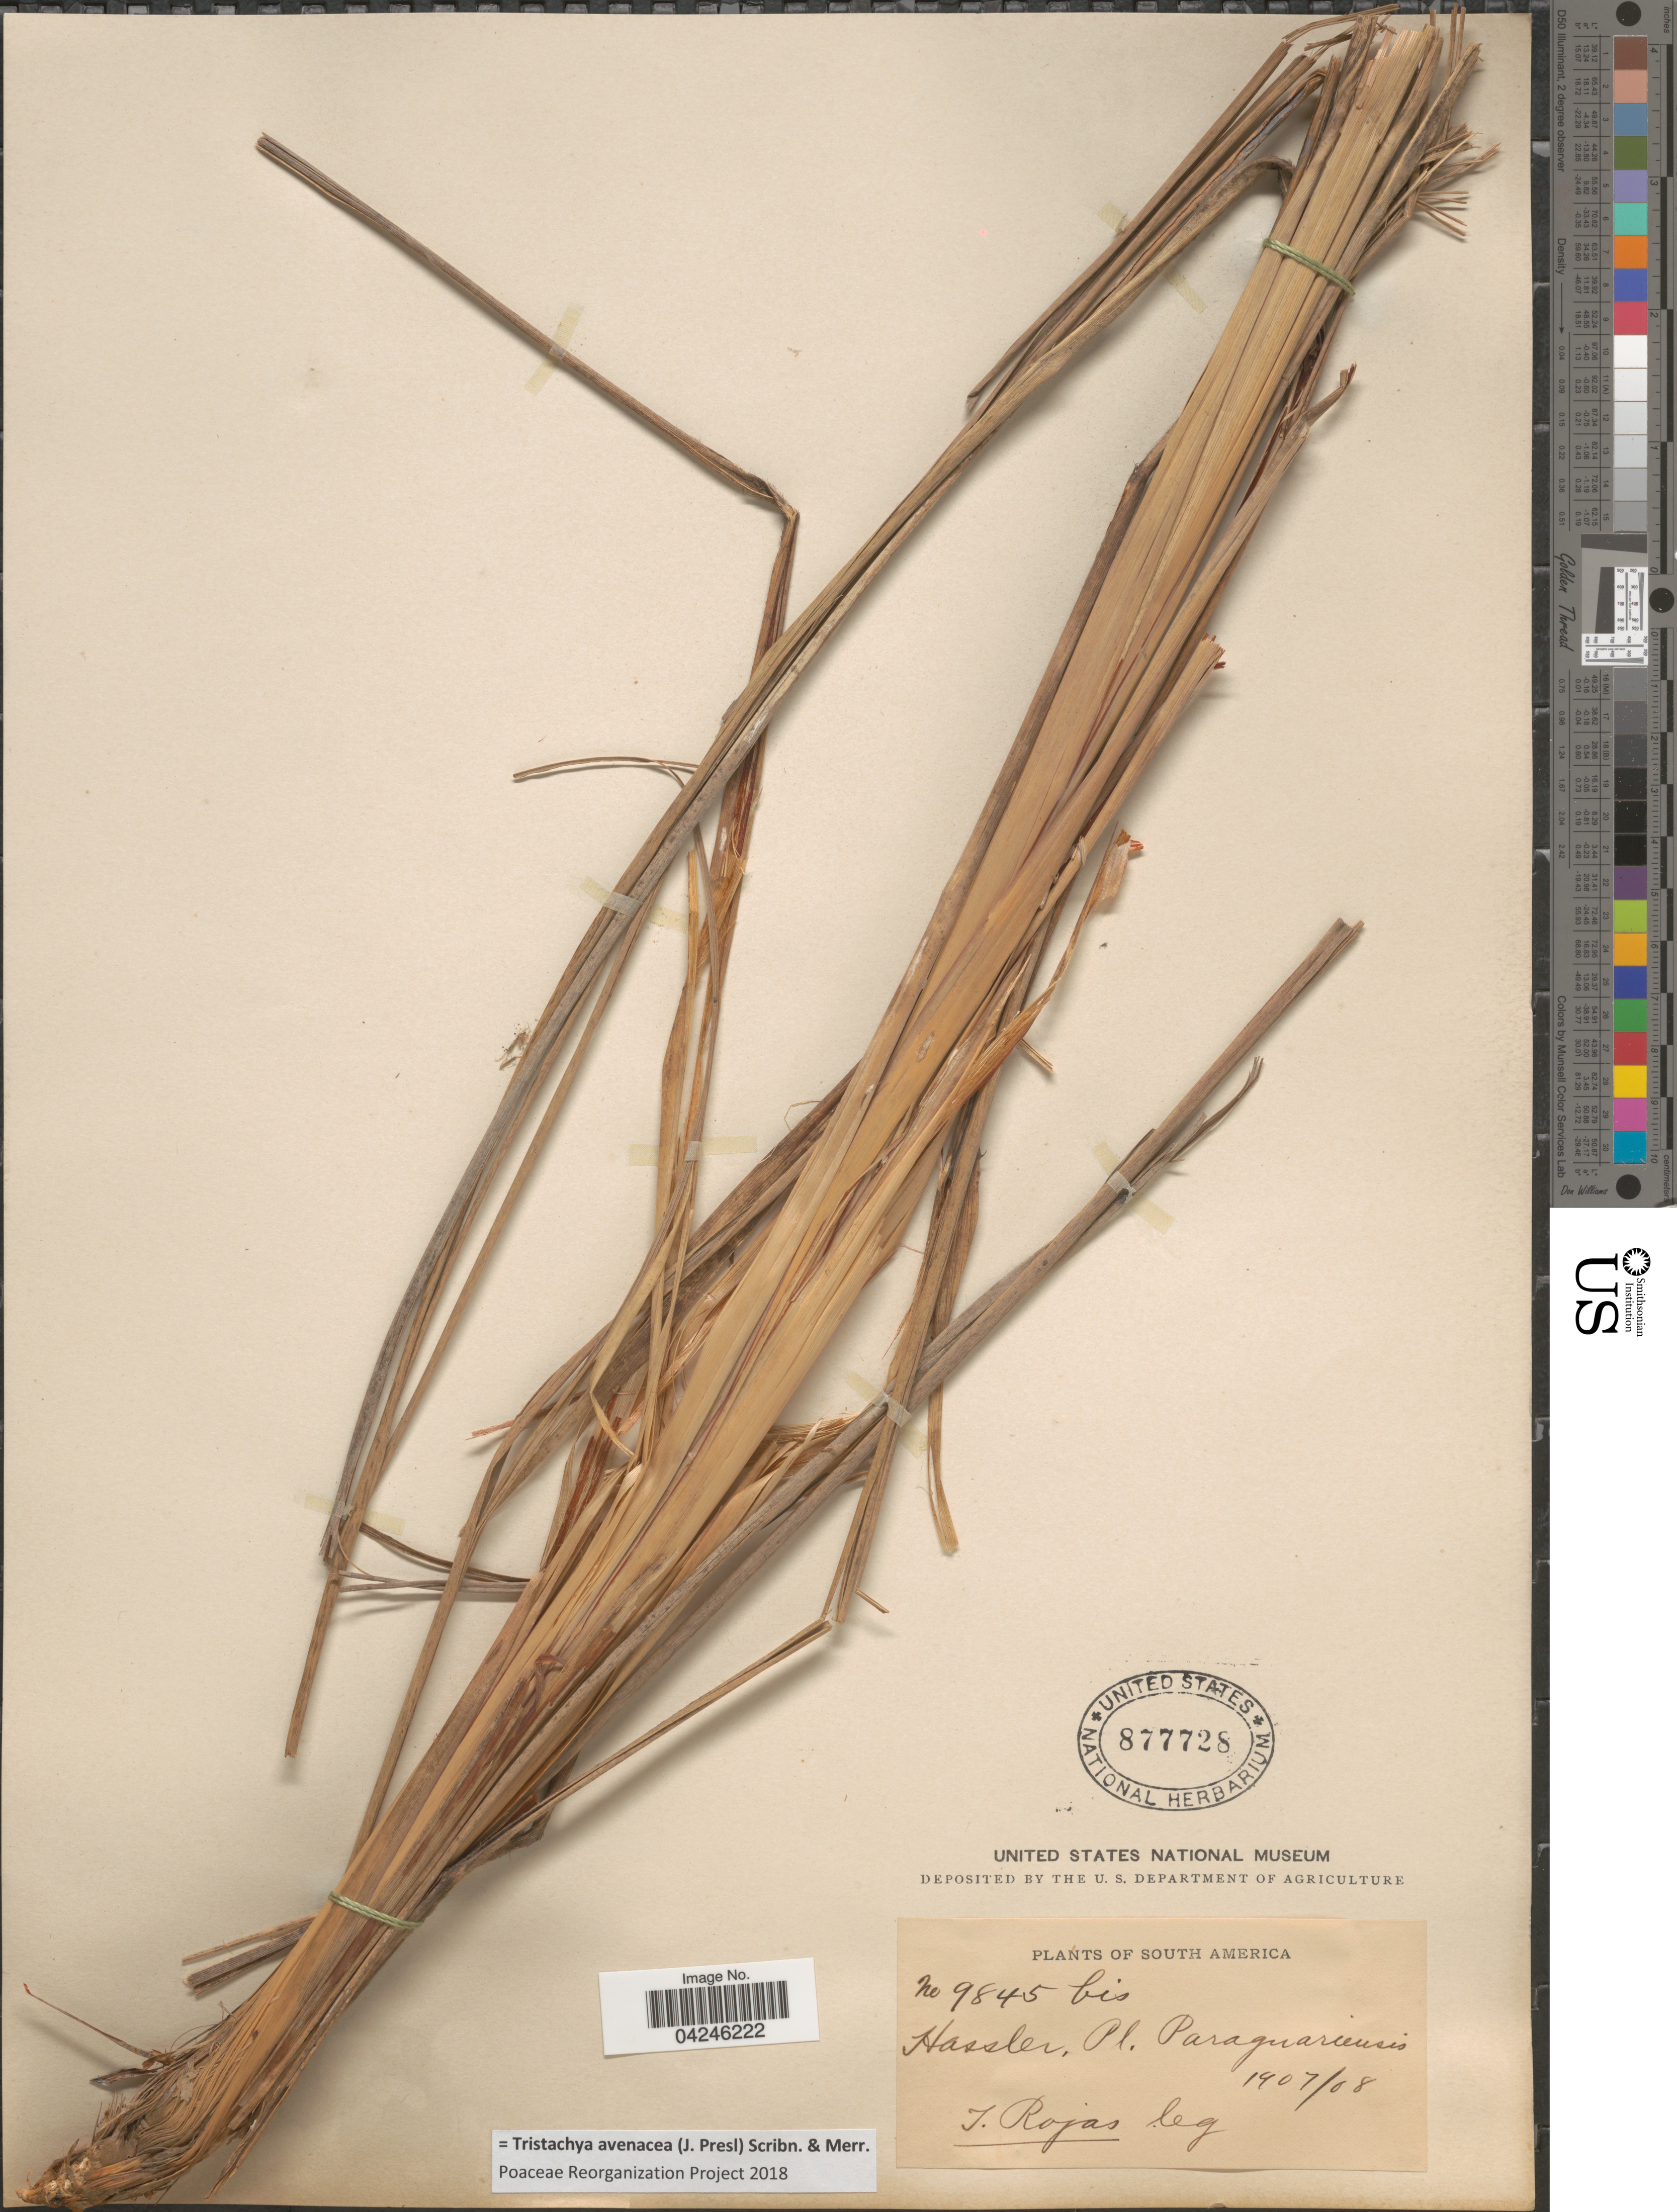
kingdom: Plantae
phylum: Tracheophyta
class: Liliopsida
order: Poales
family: Poaceae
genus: Tristachya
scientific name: Tristachya avenacea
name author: Scribn. & Merr.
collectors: T. Rojas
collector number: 9845bis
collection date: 1907/1908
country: Paraguay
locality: Paraguariensis.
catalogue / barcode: US 877728